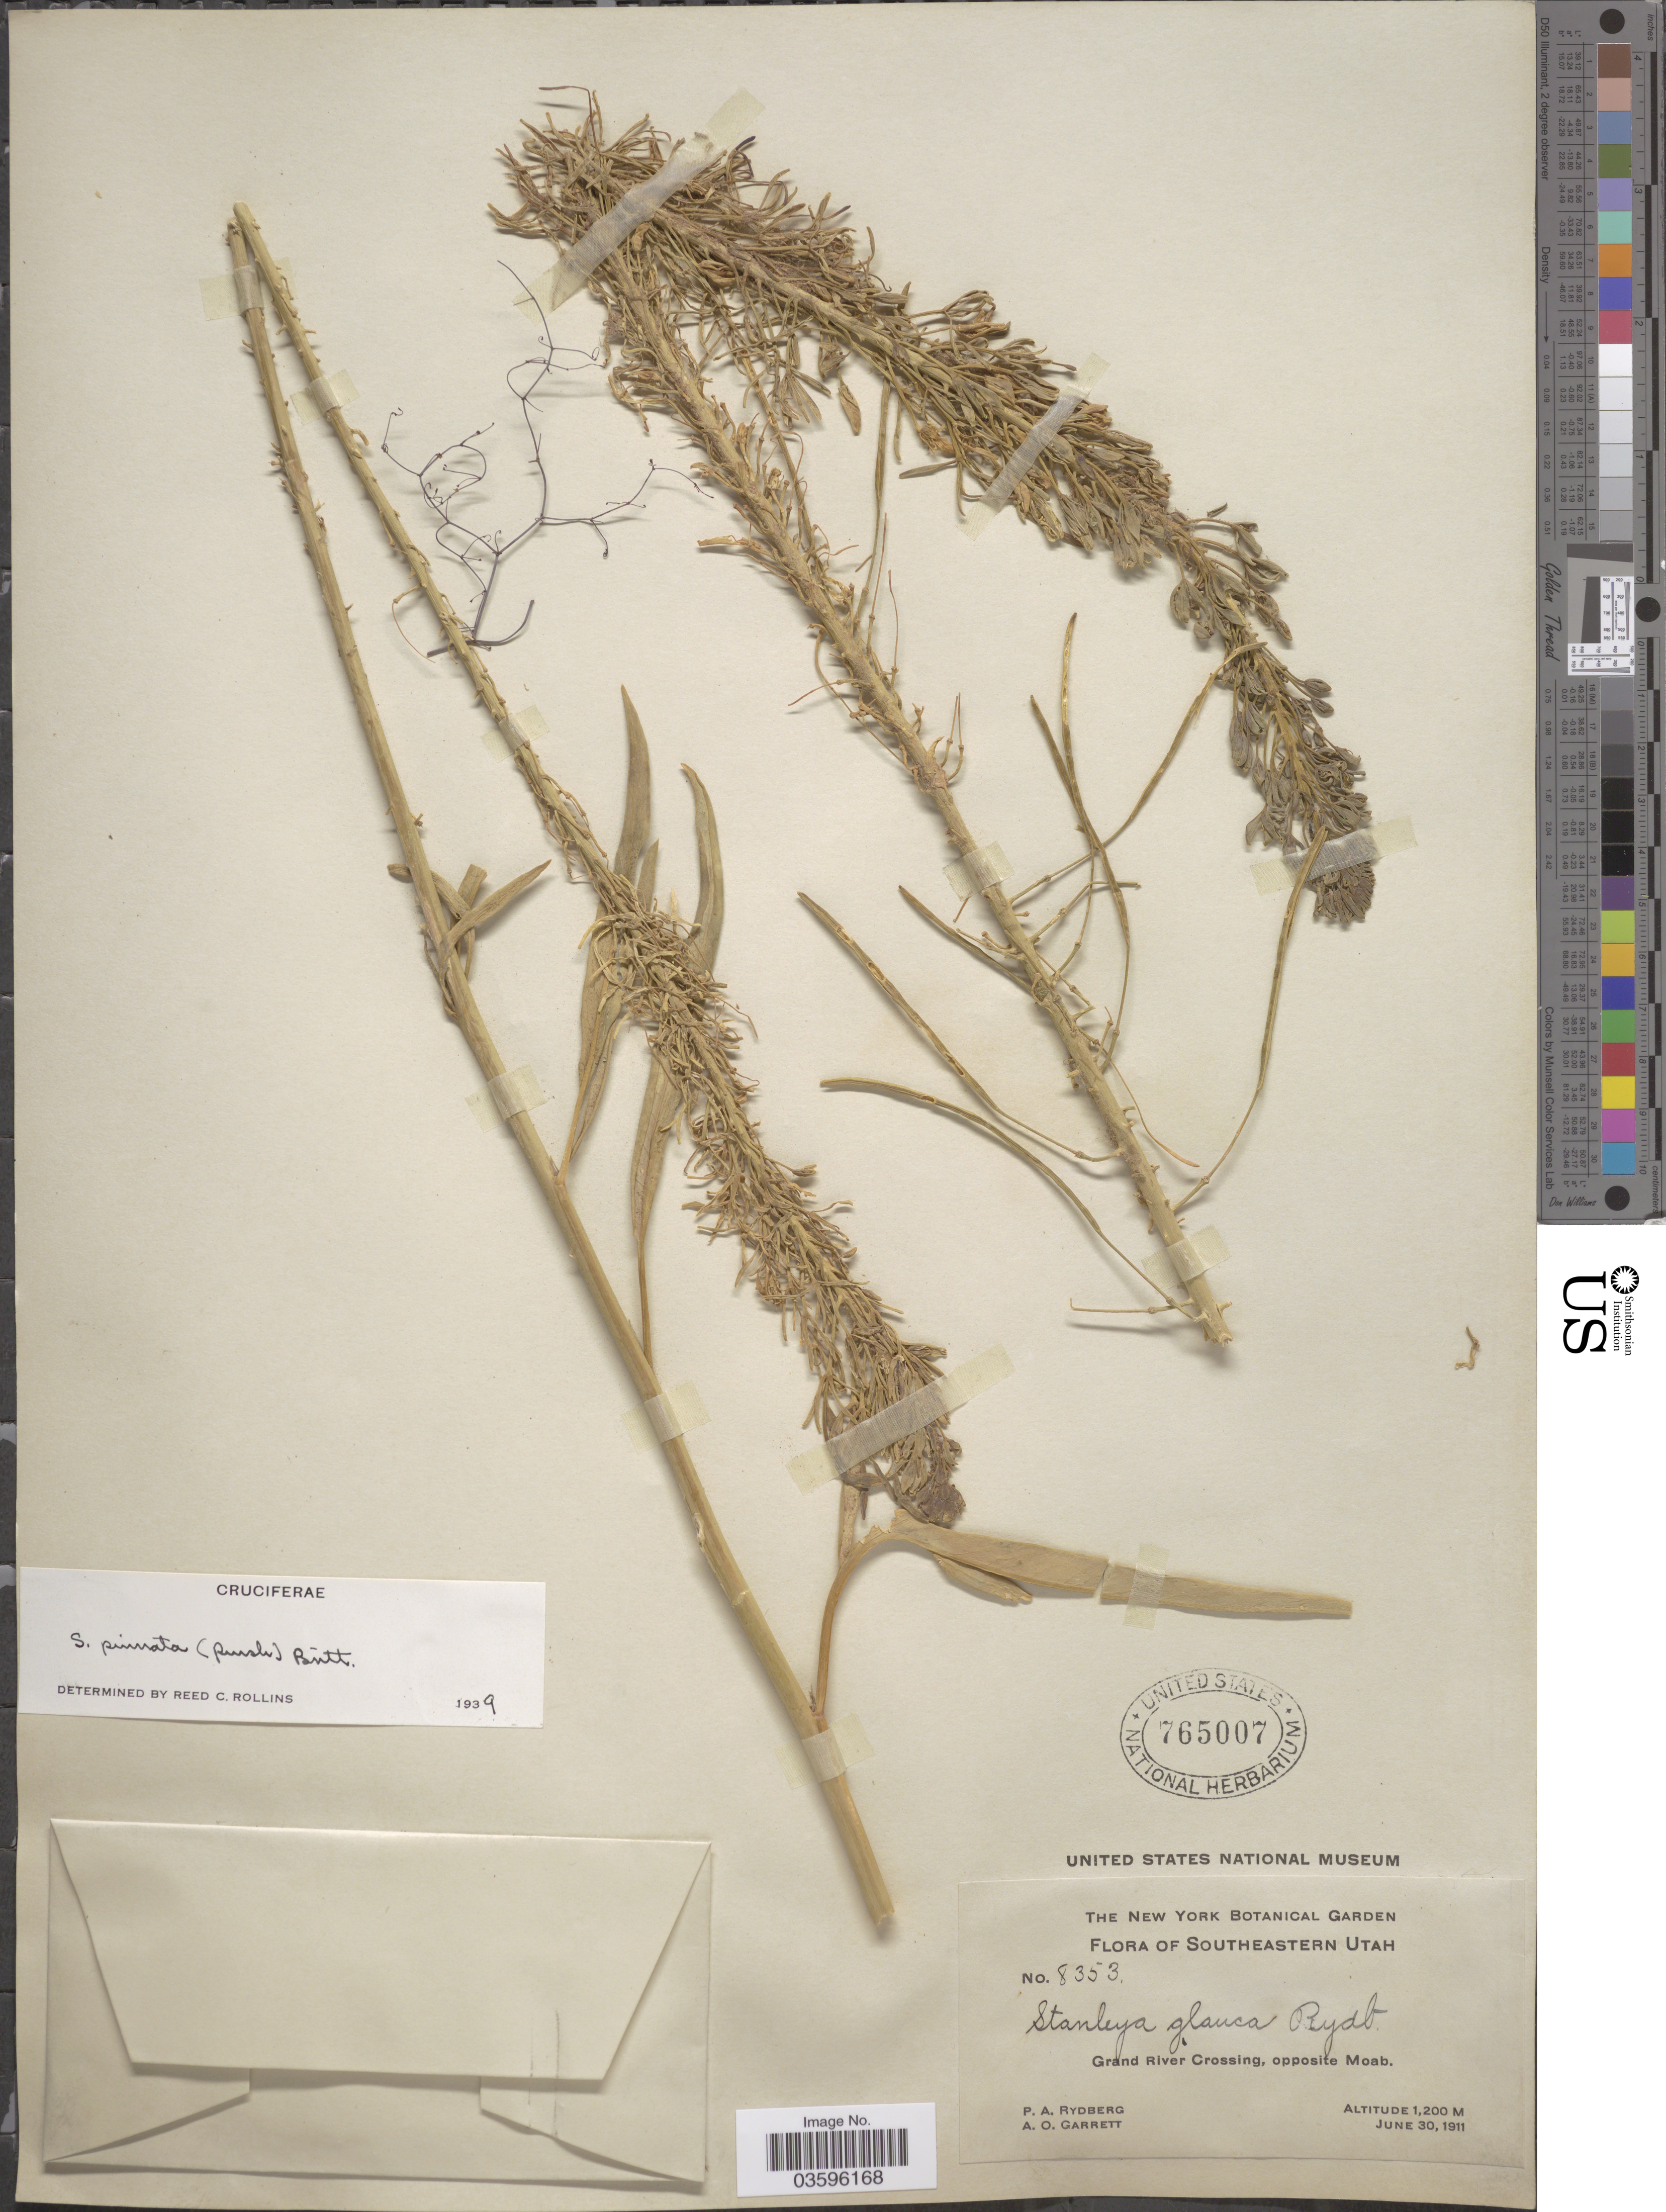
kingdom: Plantae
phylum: Tracheophyta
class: Magnoliopsida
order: Brassicales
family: Brassicaceae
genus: Stanleya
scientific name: Stanleya pinnata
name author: (Pursh) Britton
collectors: P. A. Rydberg & A. O. Garrett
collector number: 8353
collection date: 1911-06-30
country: United States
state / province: Utah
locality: Southeastern Utah. Grand River Crossing, opposite Moab.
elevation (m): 1200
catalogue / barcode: US 765007